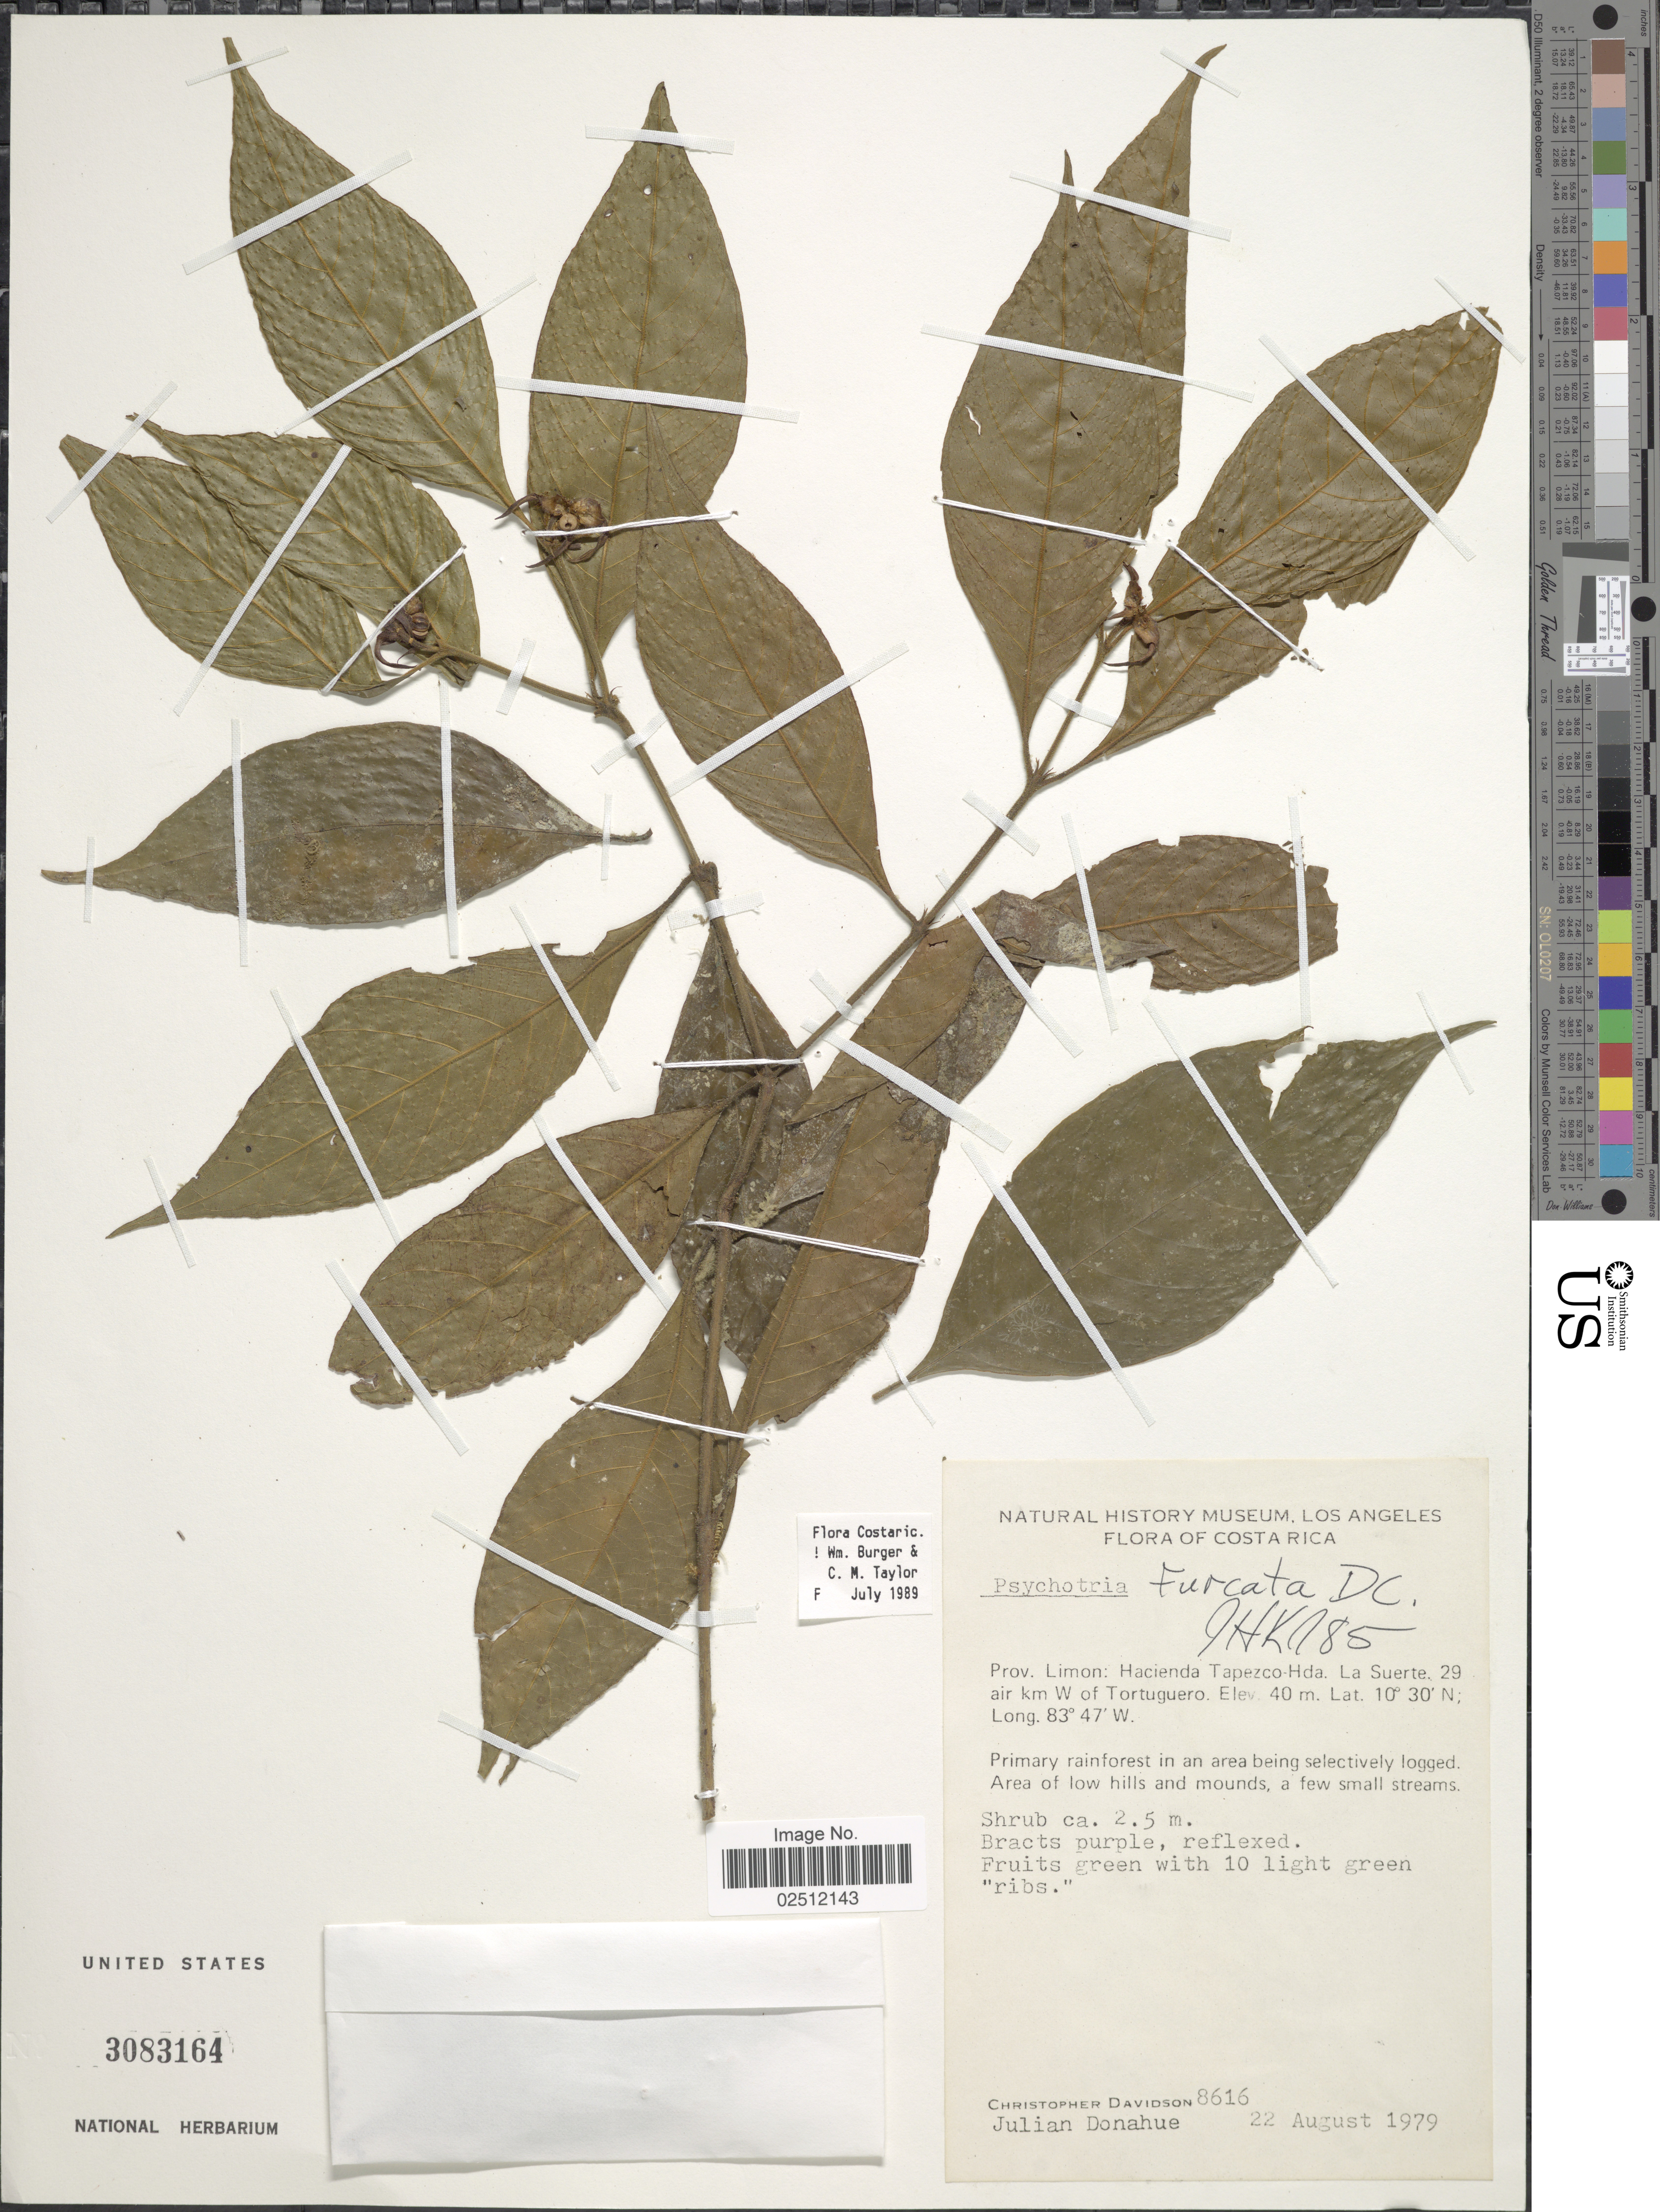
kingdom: Plantae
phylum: Tracheophyta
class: Magnoliopsida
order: Gentianales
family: Rubiaceae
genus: Psychotria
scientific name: Psychotria furcata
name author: DC.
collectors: C. Davidson & J. Donahue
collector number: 8616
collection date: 1979-08-22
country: Costa Rica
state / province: Limón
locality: Hacienda Tapezco-Hda. la Suerte 29 air km W of Tortuguero. Primary rainforest in an area being selectively logged. Area of low hills and mounds, a few small streams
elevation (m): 40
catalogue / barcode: US 3083164